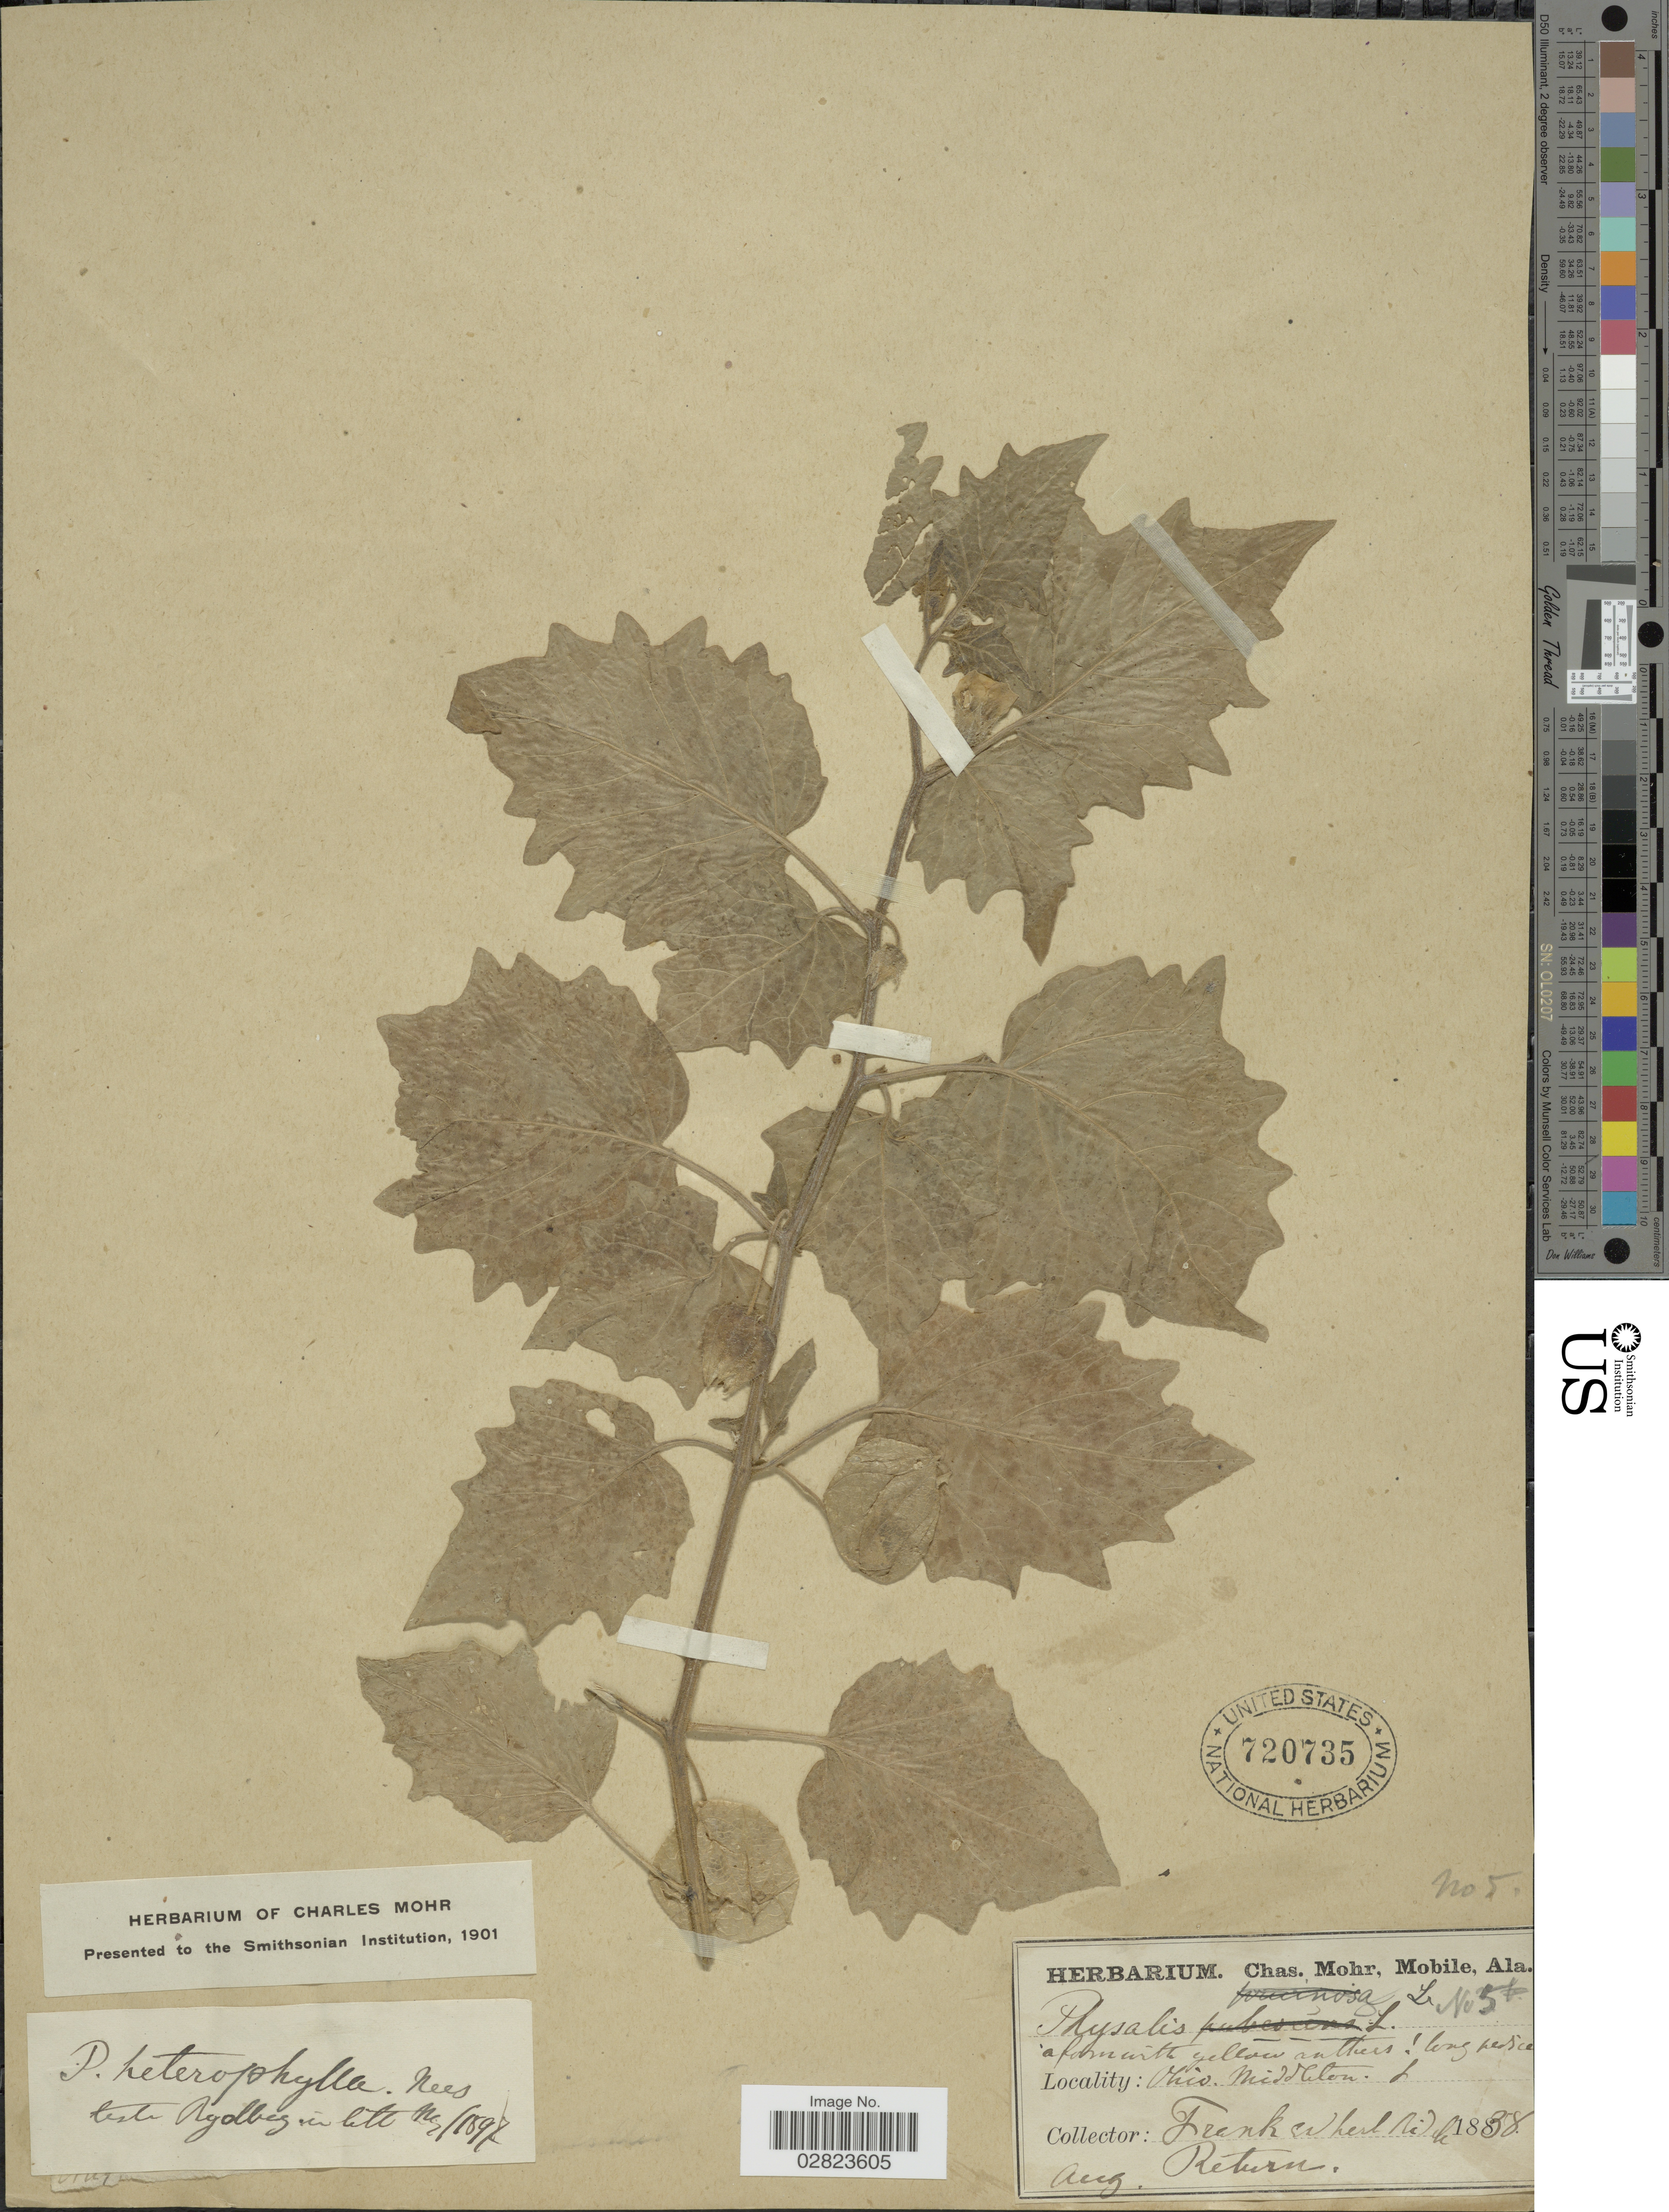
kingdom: Plantae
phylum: Tracheophyta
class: Magnoliopsida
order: Solanales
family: Solanaceae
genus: Physalis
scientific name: Physalis heterophylla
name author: Nees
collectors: -. Frank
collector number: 5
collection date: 1838-08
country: United States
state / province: Ohio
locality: Middleton.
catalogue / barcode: US 720735